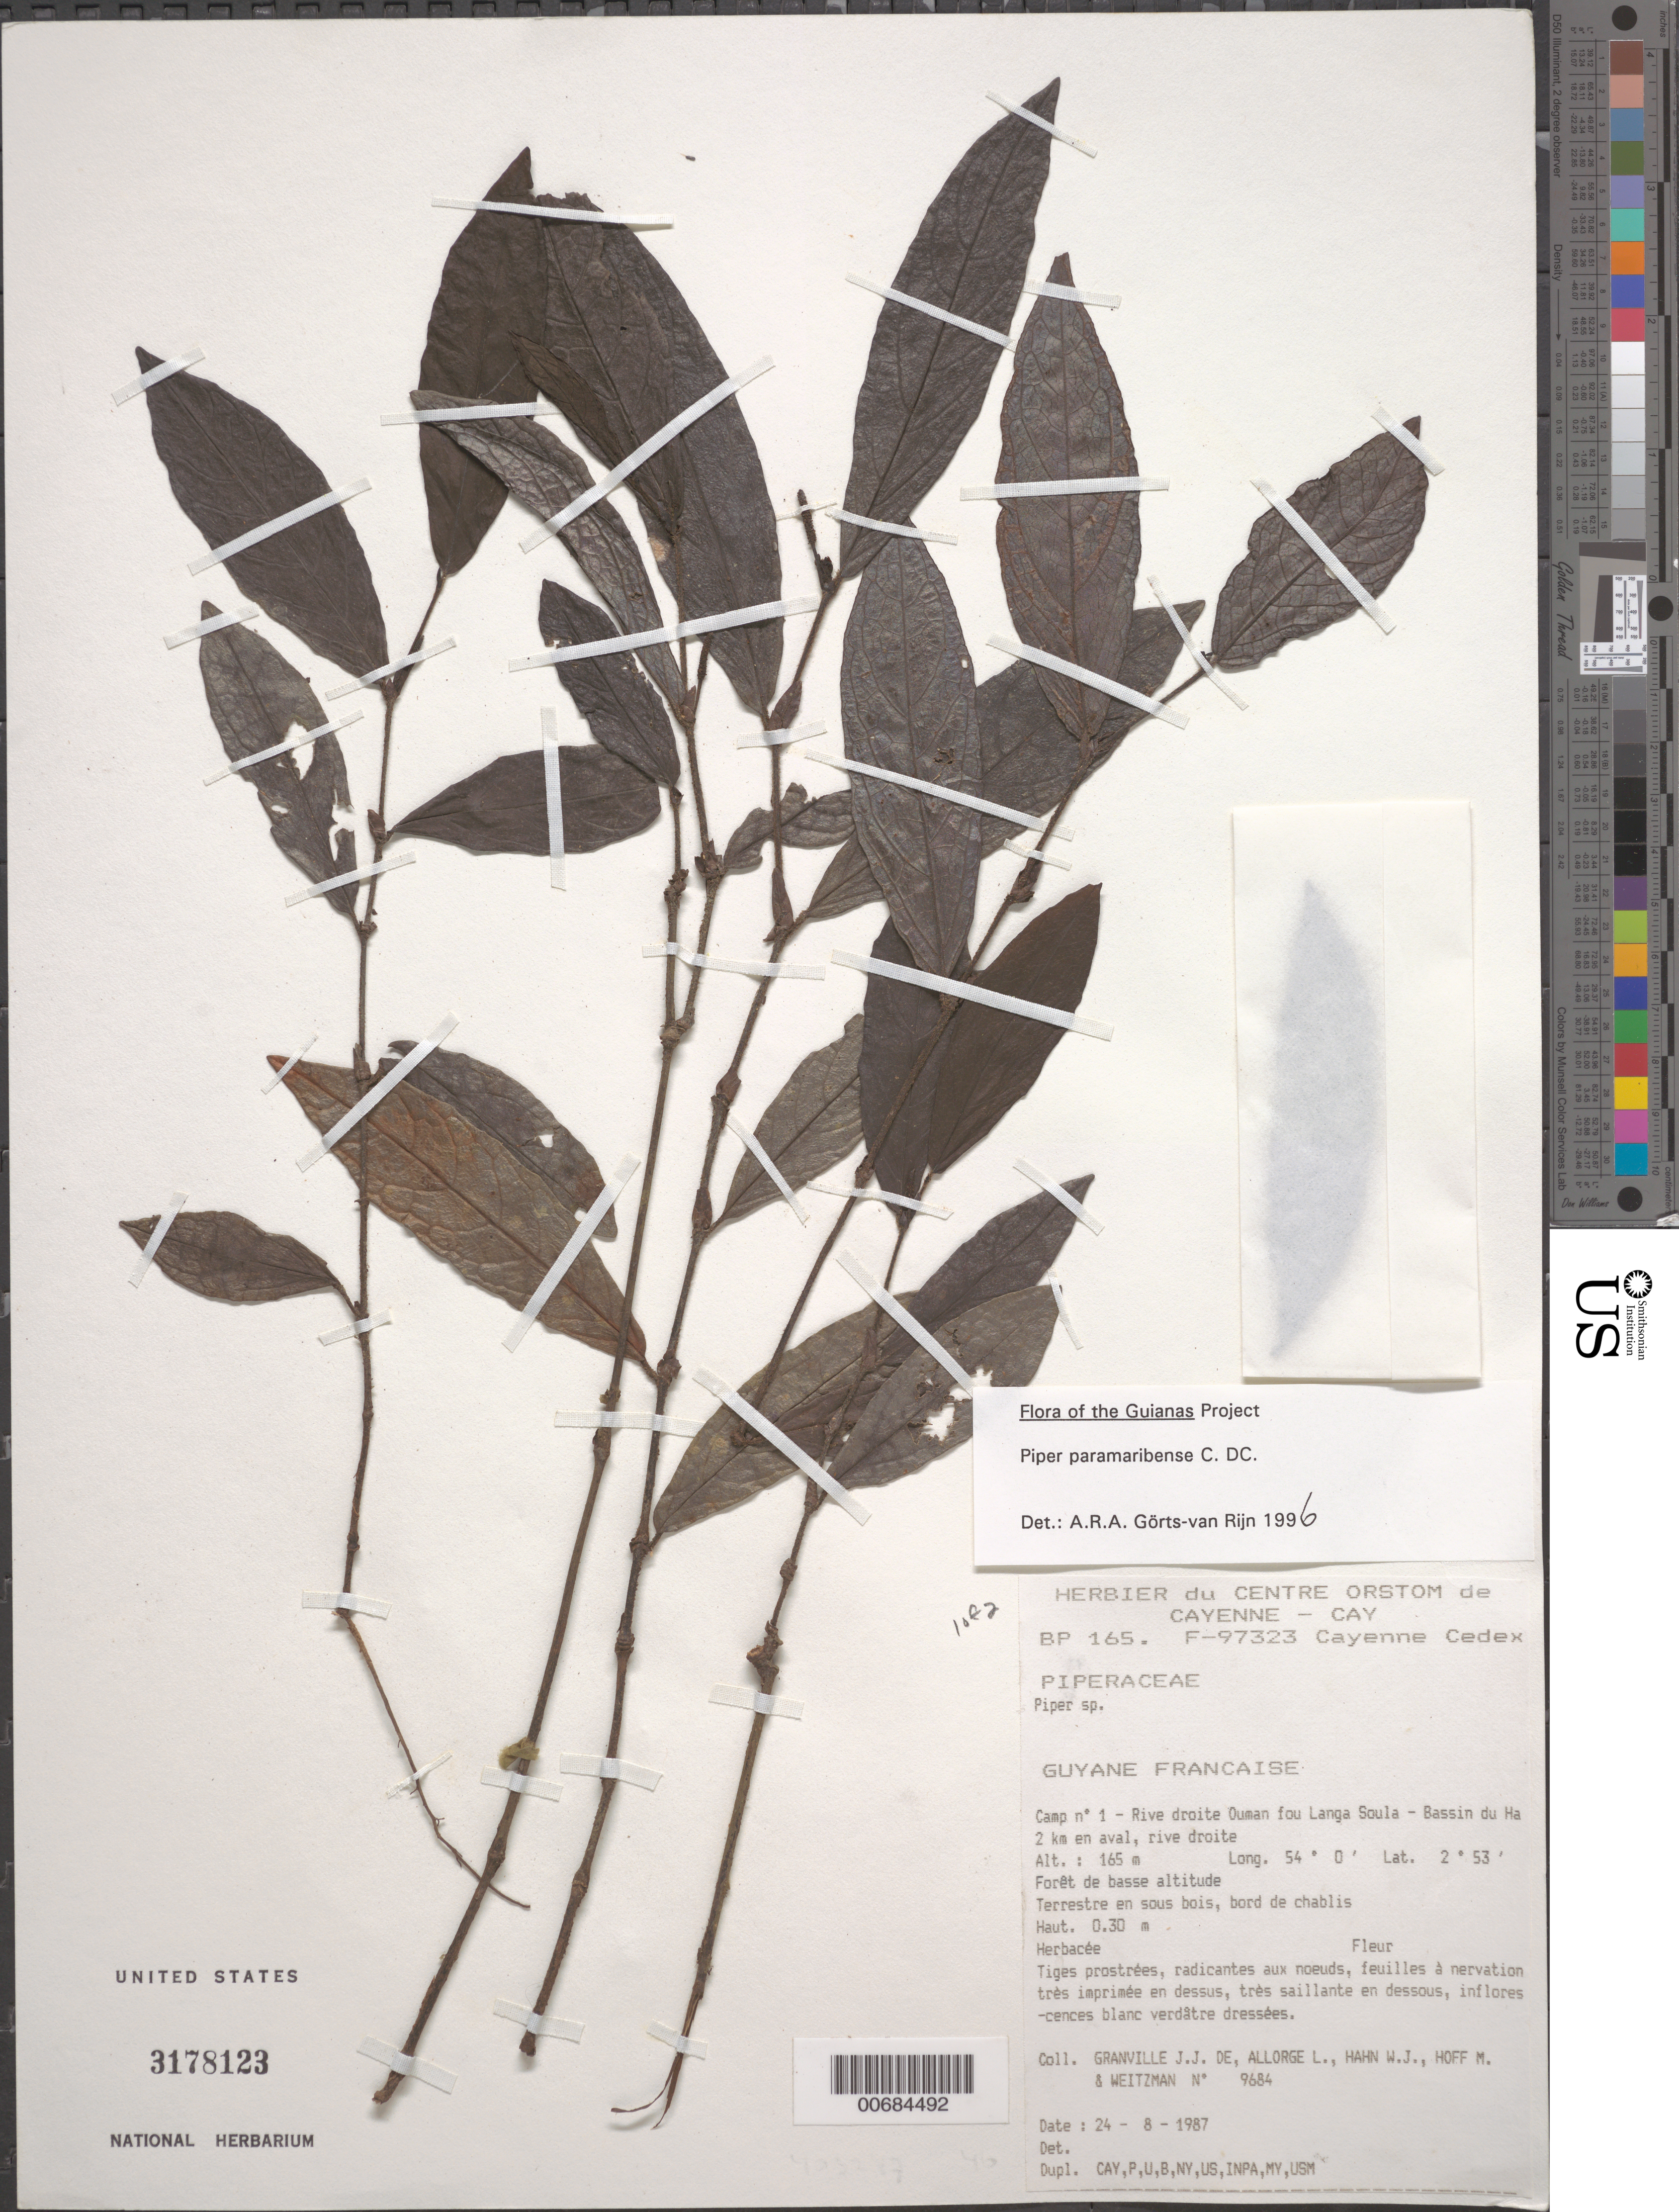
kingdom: Plantae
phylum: Tracheophyta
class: Magnoliopsida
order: Piperales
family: Piperaceae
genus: Piper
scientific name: Piper paramaribense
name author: C. DC.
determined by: Görts-van Rijn, A. R. A.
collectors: J.-J. de Granville, L. Allorge, W. J. Hahn, M. Hoff & A. L. Weitzman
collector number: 9684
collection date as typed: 24-Aug-87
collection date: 1987-08-24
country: French Guiana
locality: Ouman fou Langa Soula, Camp #1, Bassin du Haut-Marouini, 2 km en aval, rive droite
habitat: Forêt de basse altitude. Terrestre en sous bois, bord de chablis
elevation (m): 165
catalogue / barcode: US 3178123